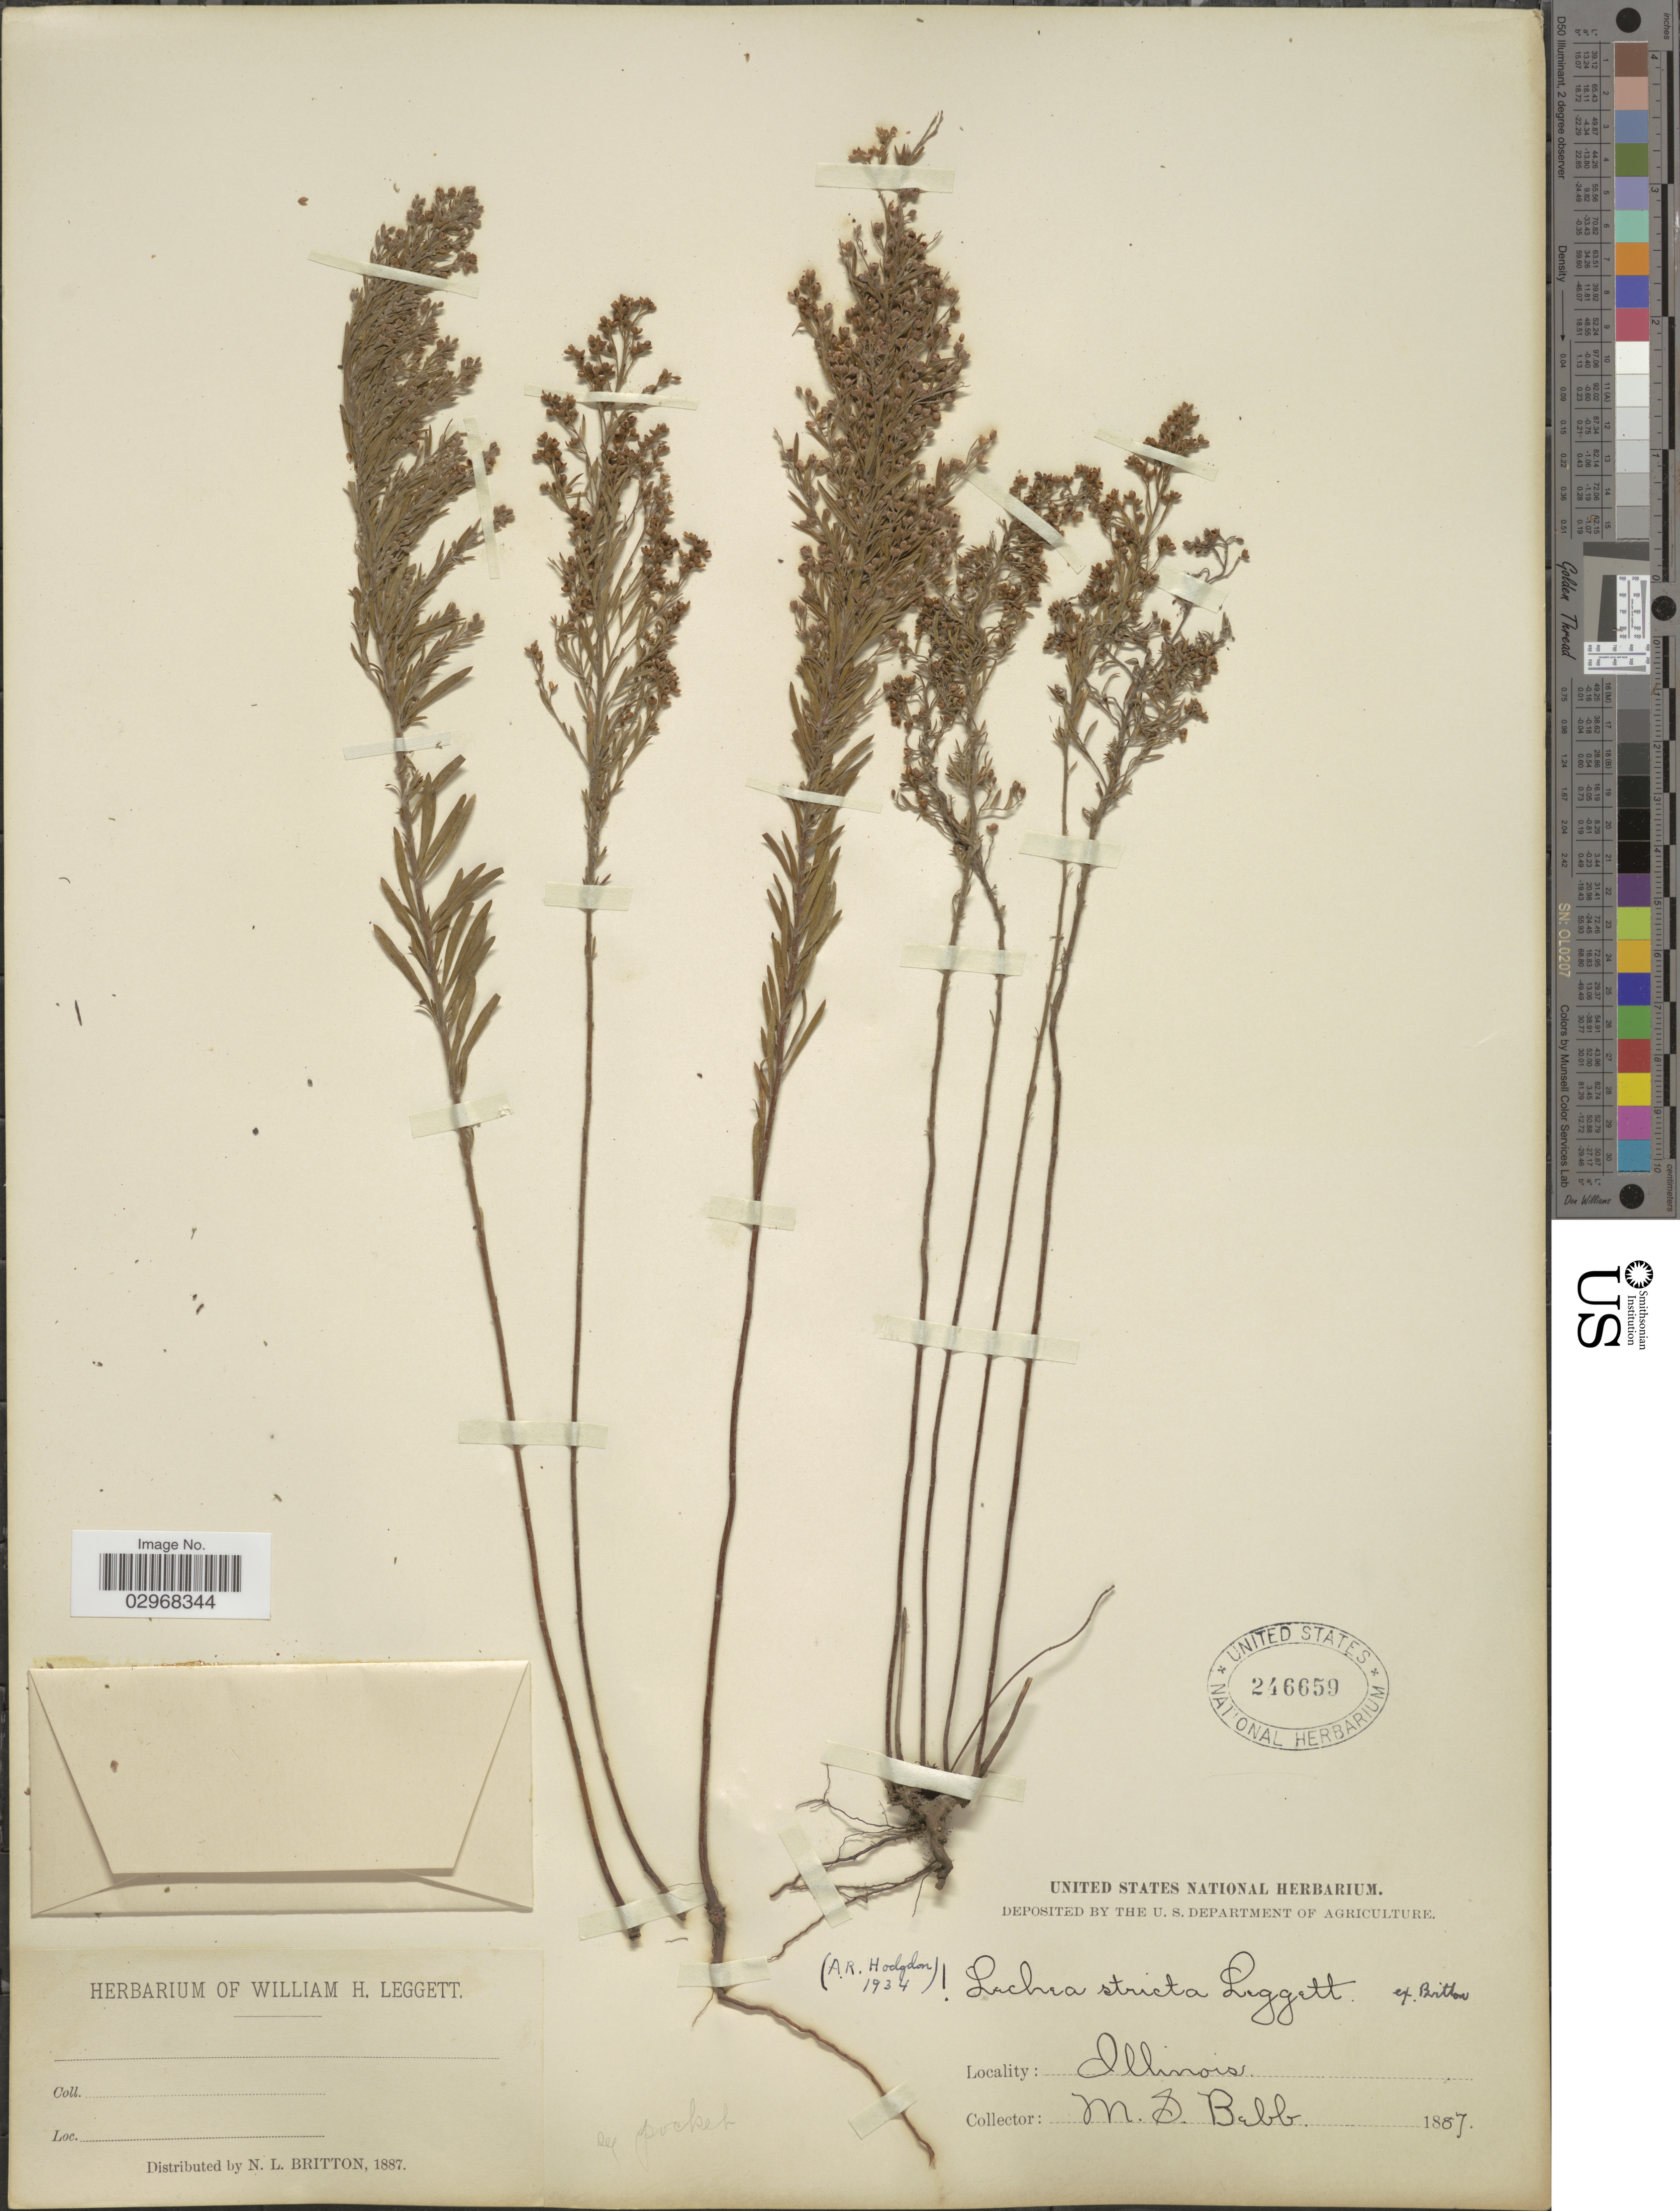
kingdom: Plantae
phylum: Tracheophyta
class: Magnoliopsida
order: Malvales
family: Cistaceae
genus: Lechea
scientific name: Lechea stricta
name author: Legg.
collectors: M. Bebb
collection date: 1887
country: United States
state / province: Illinois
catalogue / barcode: US 246659